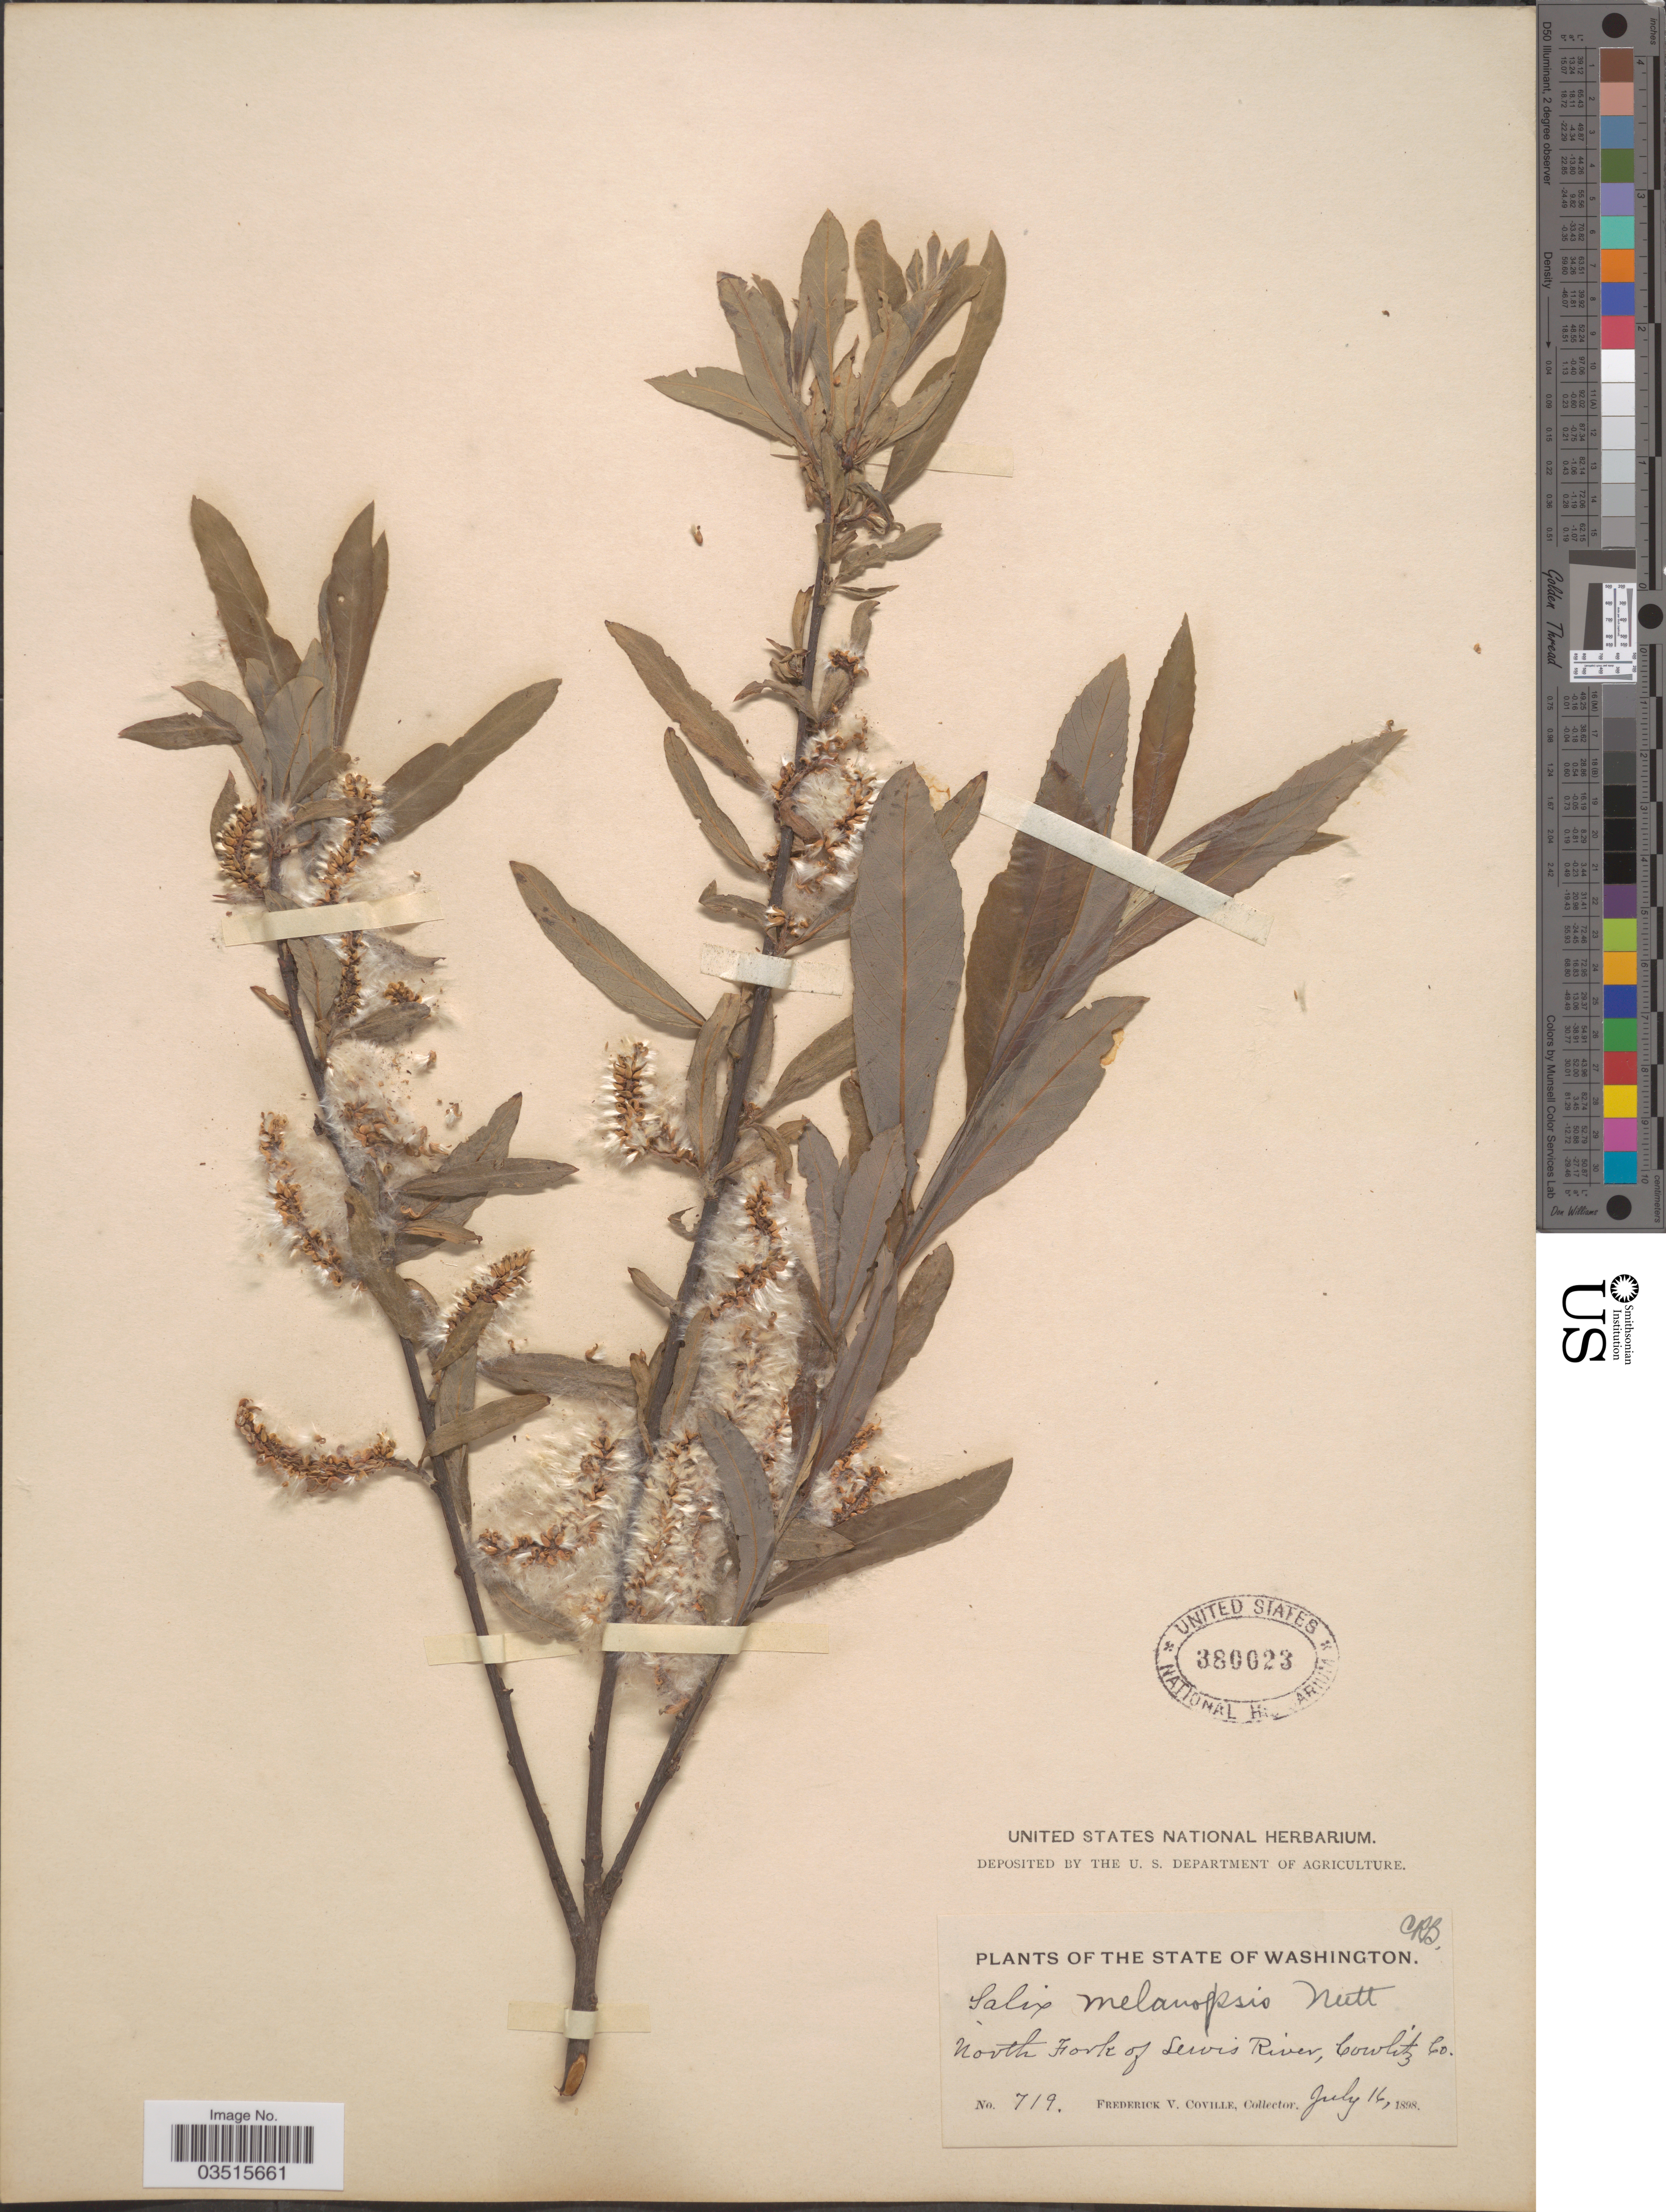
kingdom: Plantae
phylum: Tracheophyta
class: Magnoliopsida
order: Malpighiales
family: Salicaceae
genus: Salix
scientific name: Salix melanopsis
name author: Nutt.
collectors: F. V. Coville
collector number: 719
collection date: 1898-07-16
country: United States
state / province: Washington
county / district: Cowlitz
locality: North Fork of Lewis River, Cowlitz Co.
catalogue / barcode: US 380023